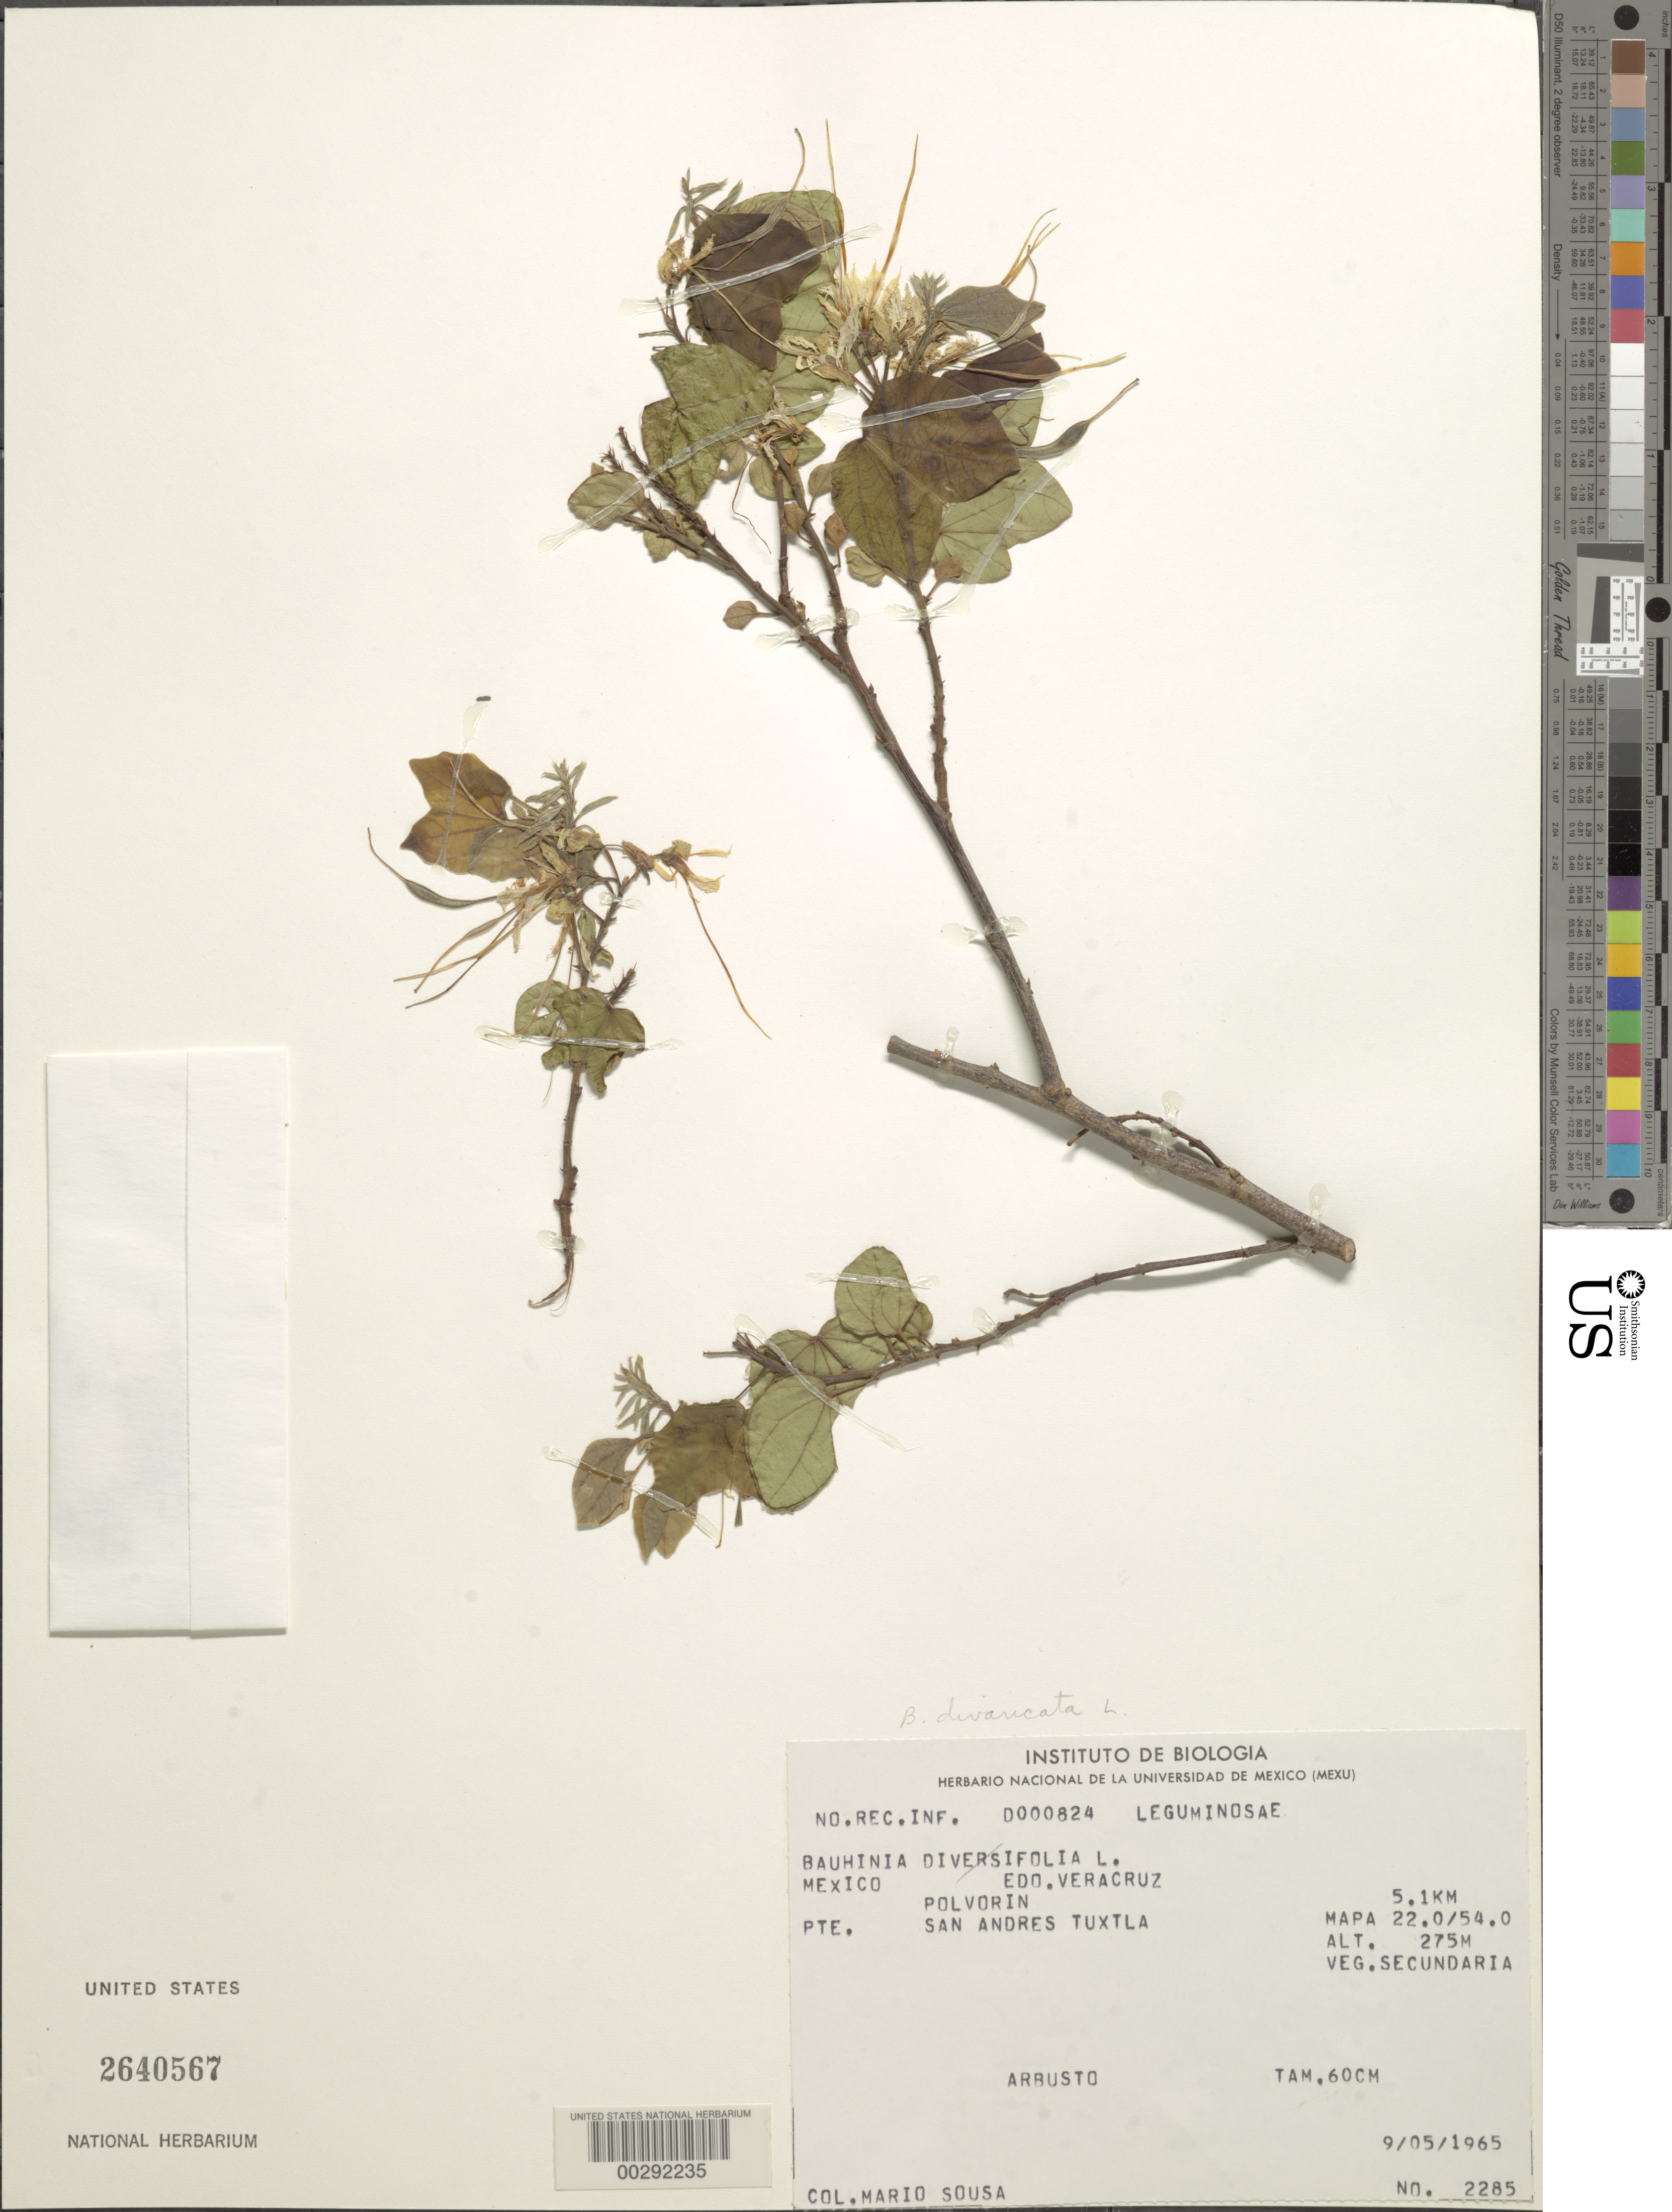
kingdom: Plantae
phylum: Tracheophyta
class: Magnoliopsida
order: Fabales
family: Fabaceae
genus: Bauhinia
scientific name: Bauhinia divaricata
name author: L.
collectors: M. Sousa S.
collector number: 2285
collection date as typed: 09 May 1965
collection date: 1965-05-09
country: Mexico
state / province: Veracruz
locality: San andres Tuxtla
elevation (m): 275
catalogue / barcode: US 2640567